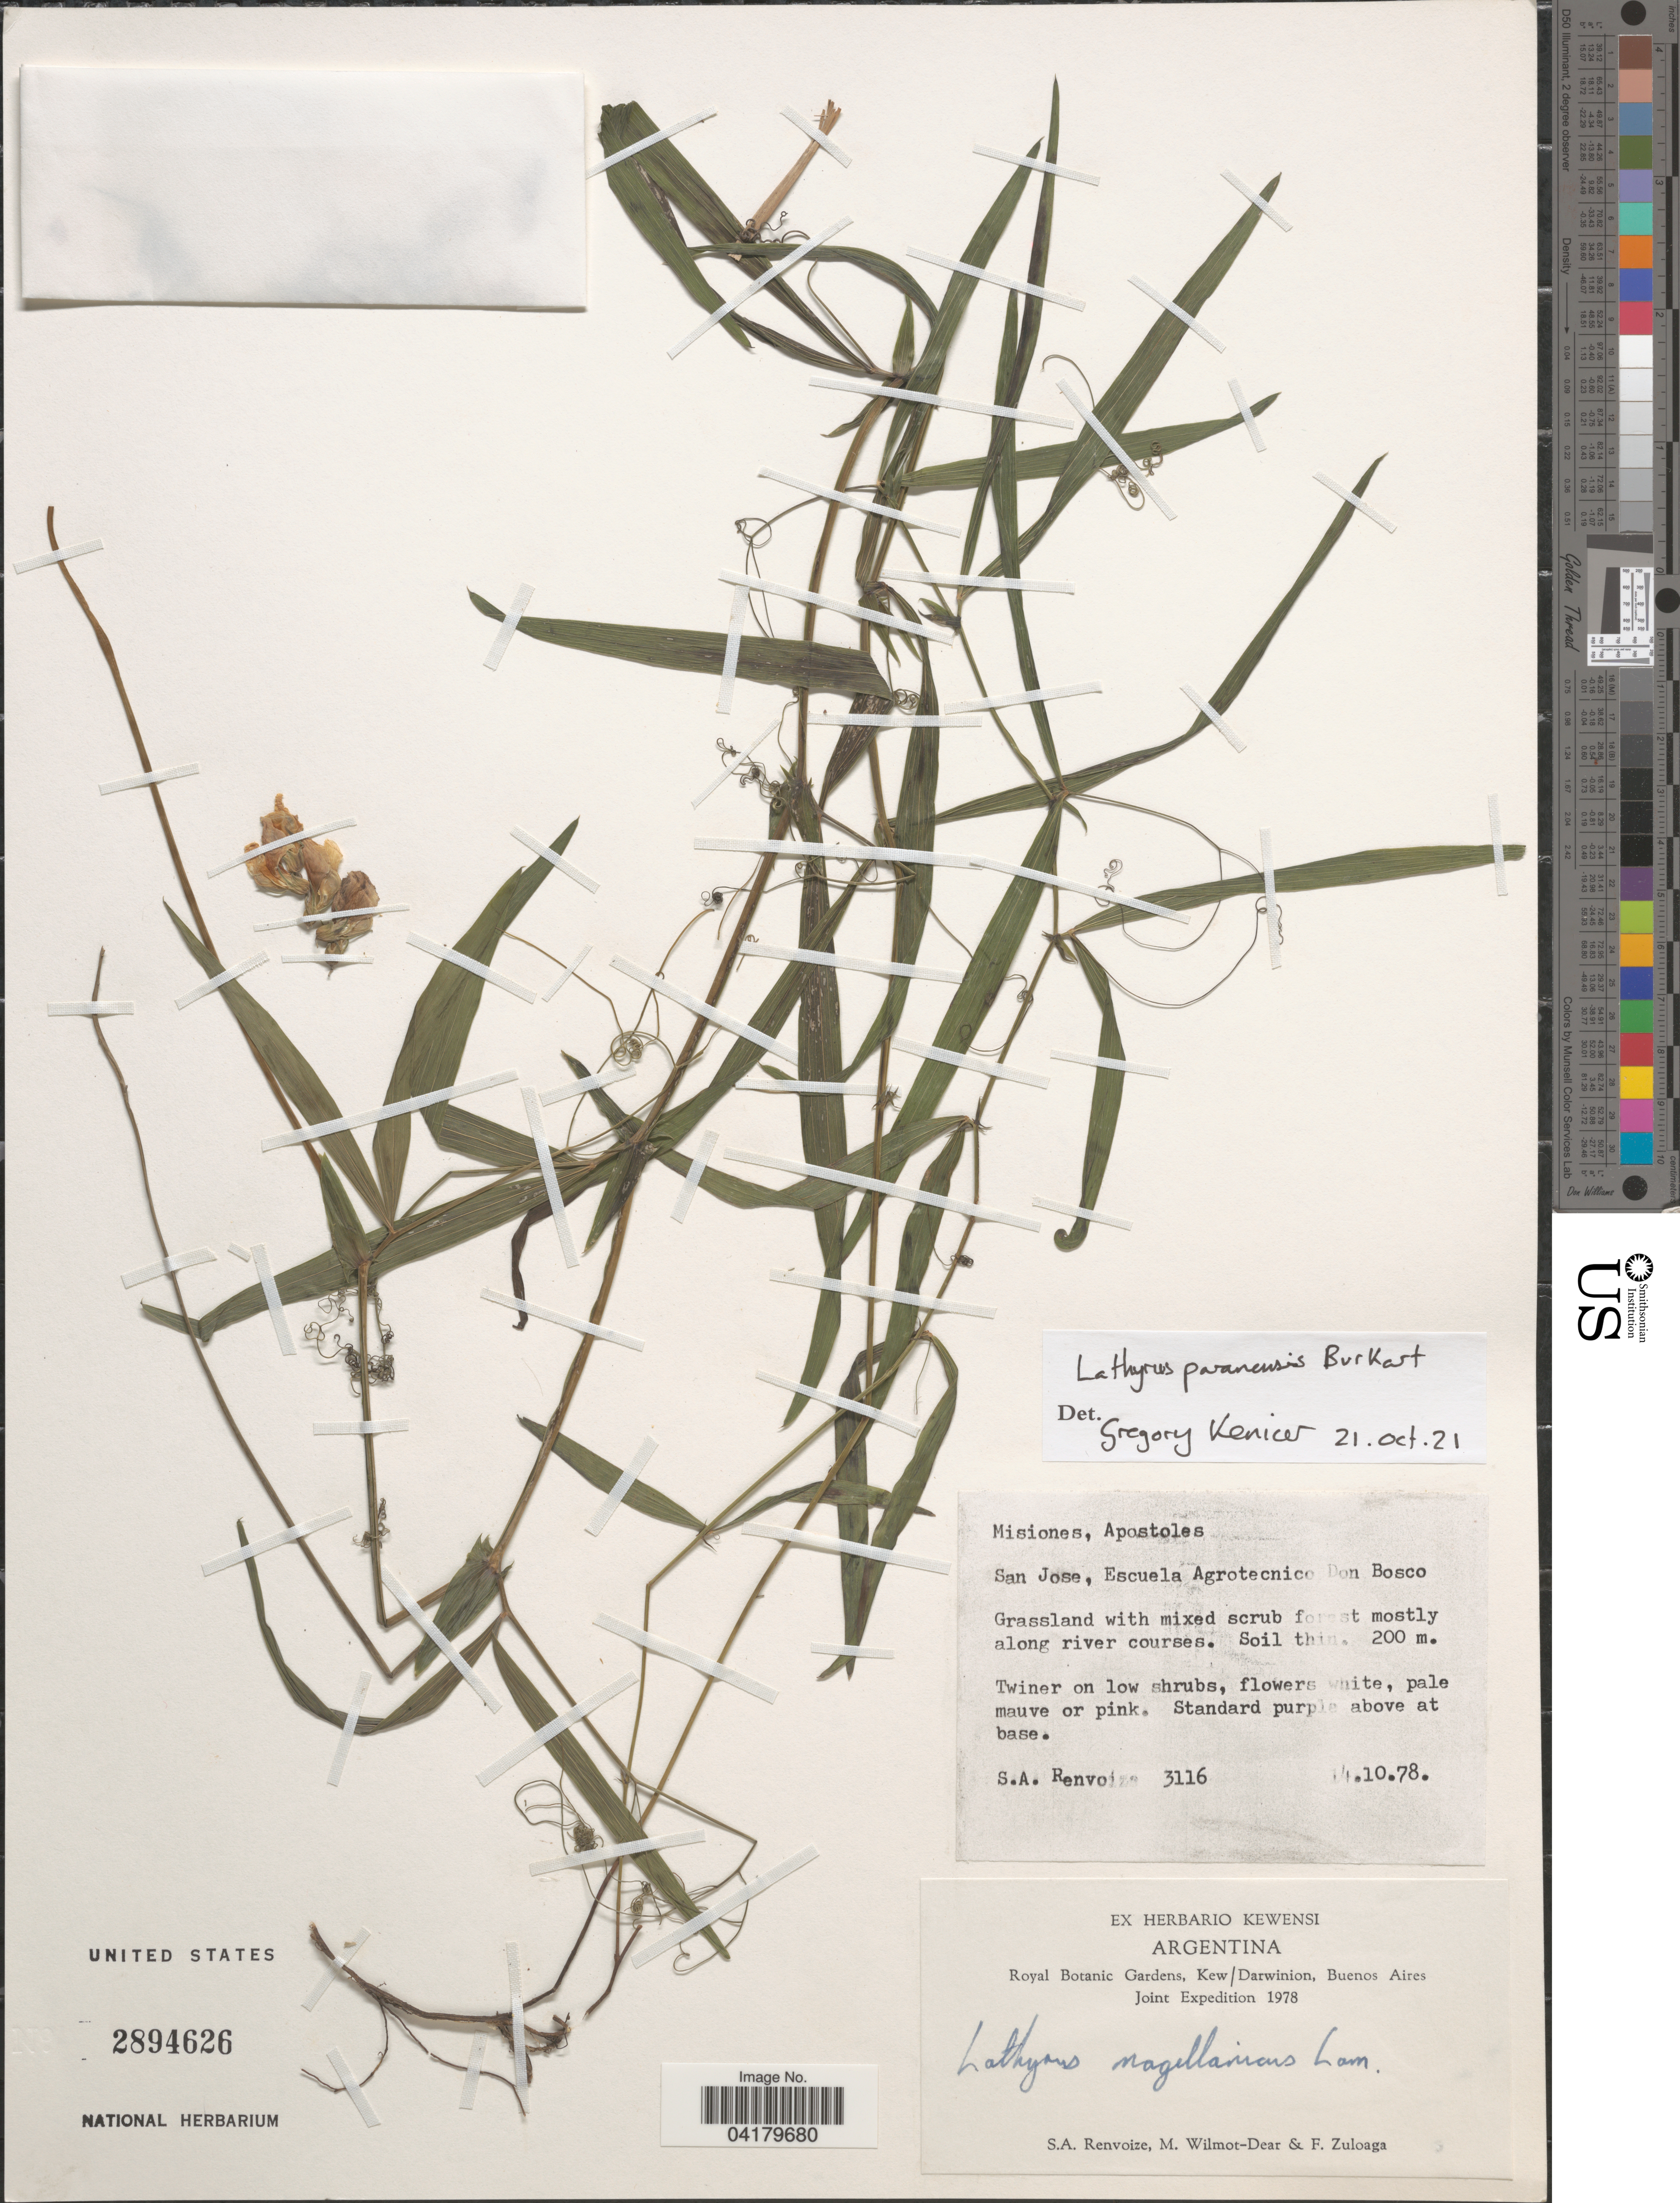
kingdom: Plantae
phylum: Tracheophyta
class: Magnoliopsida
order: Fabales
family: Fabaceae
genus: Lathyrus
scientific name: Lathyrus paranensis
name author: Burkart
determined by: Kenicer, Gregory J.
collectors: S. A. Renvoize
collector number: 3116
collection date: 1978-10-14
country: Argentina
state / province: Misiones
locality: Apostoles. San Jose, Escuela Agrotecnico Don Bosco. Royal Botanic Gardens, Kew/Darwinion, Buenos Aires Joint Expedition 1978.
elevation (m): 200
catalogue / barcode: US 2894626